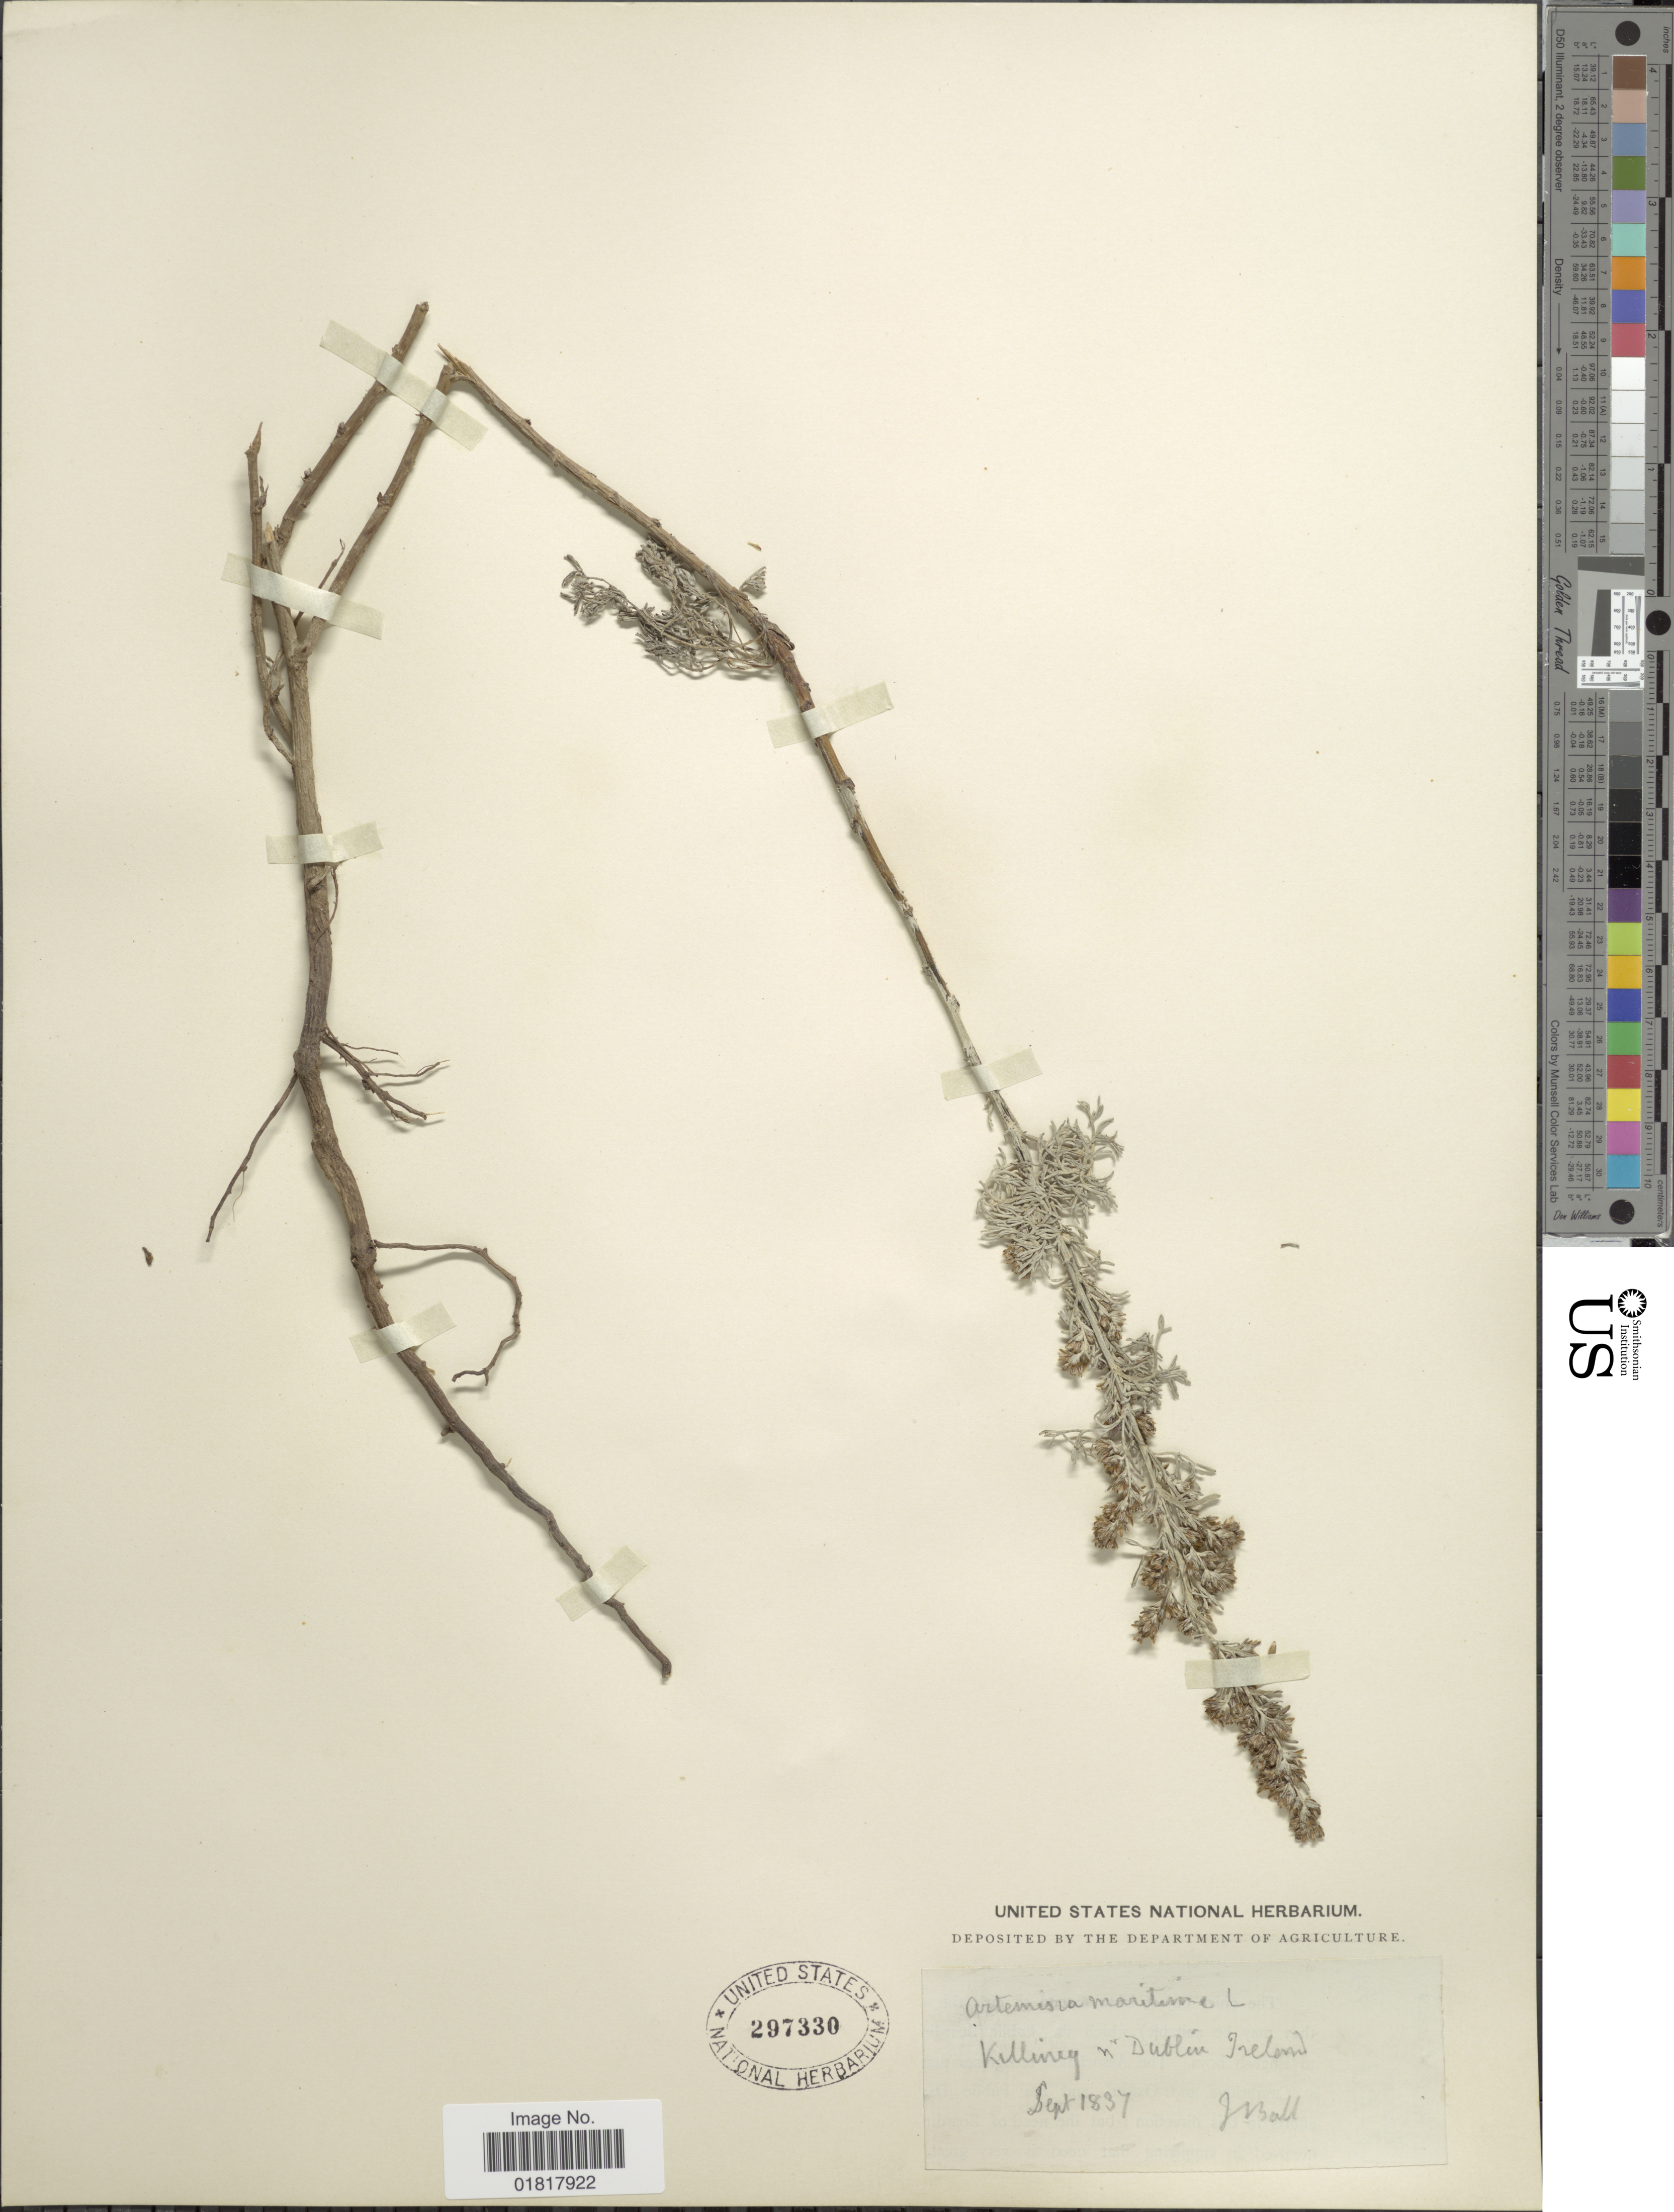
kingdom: Plantae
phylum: Tracheophyta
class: Magnoliopsida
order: Asterales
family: Asteraceae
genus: Artemisia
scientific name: Artemisia maritima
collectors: J. Ball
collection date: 1837-09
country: Ireland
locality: Killiney nr. Dublin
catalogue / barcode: US 297330